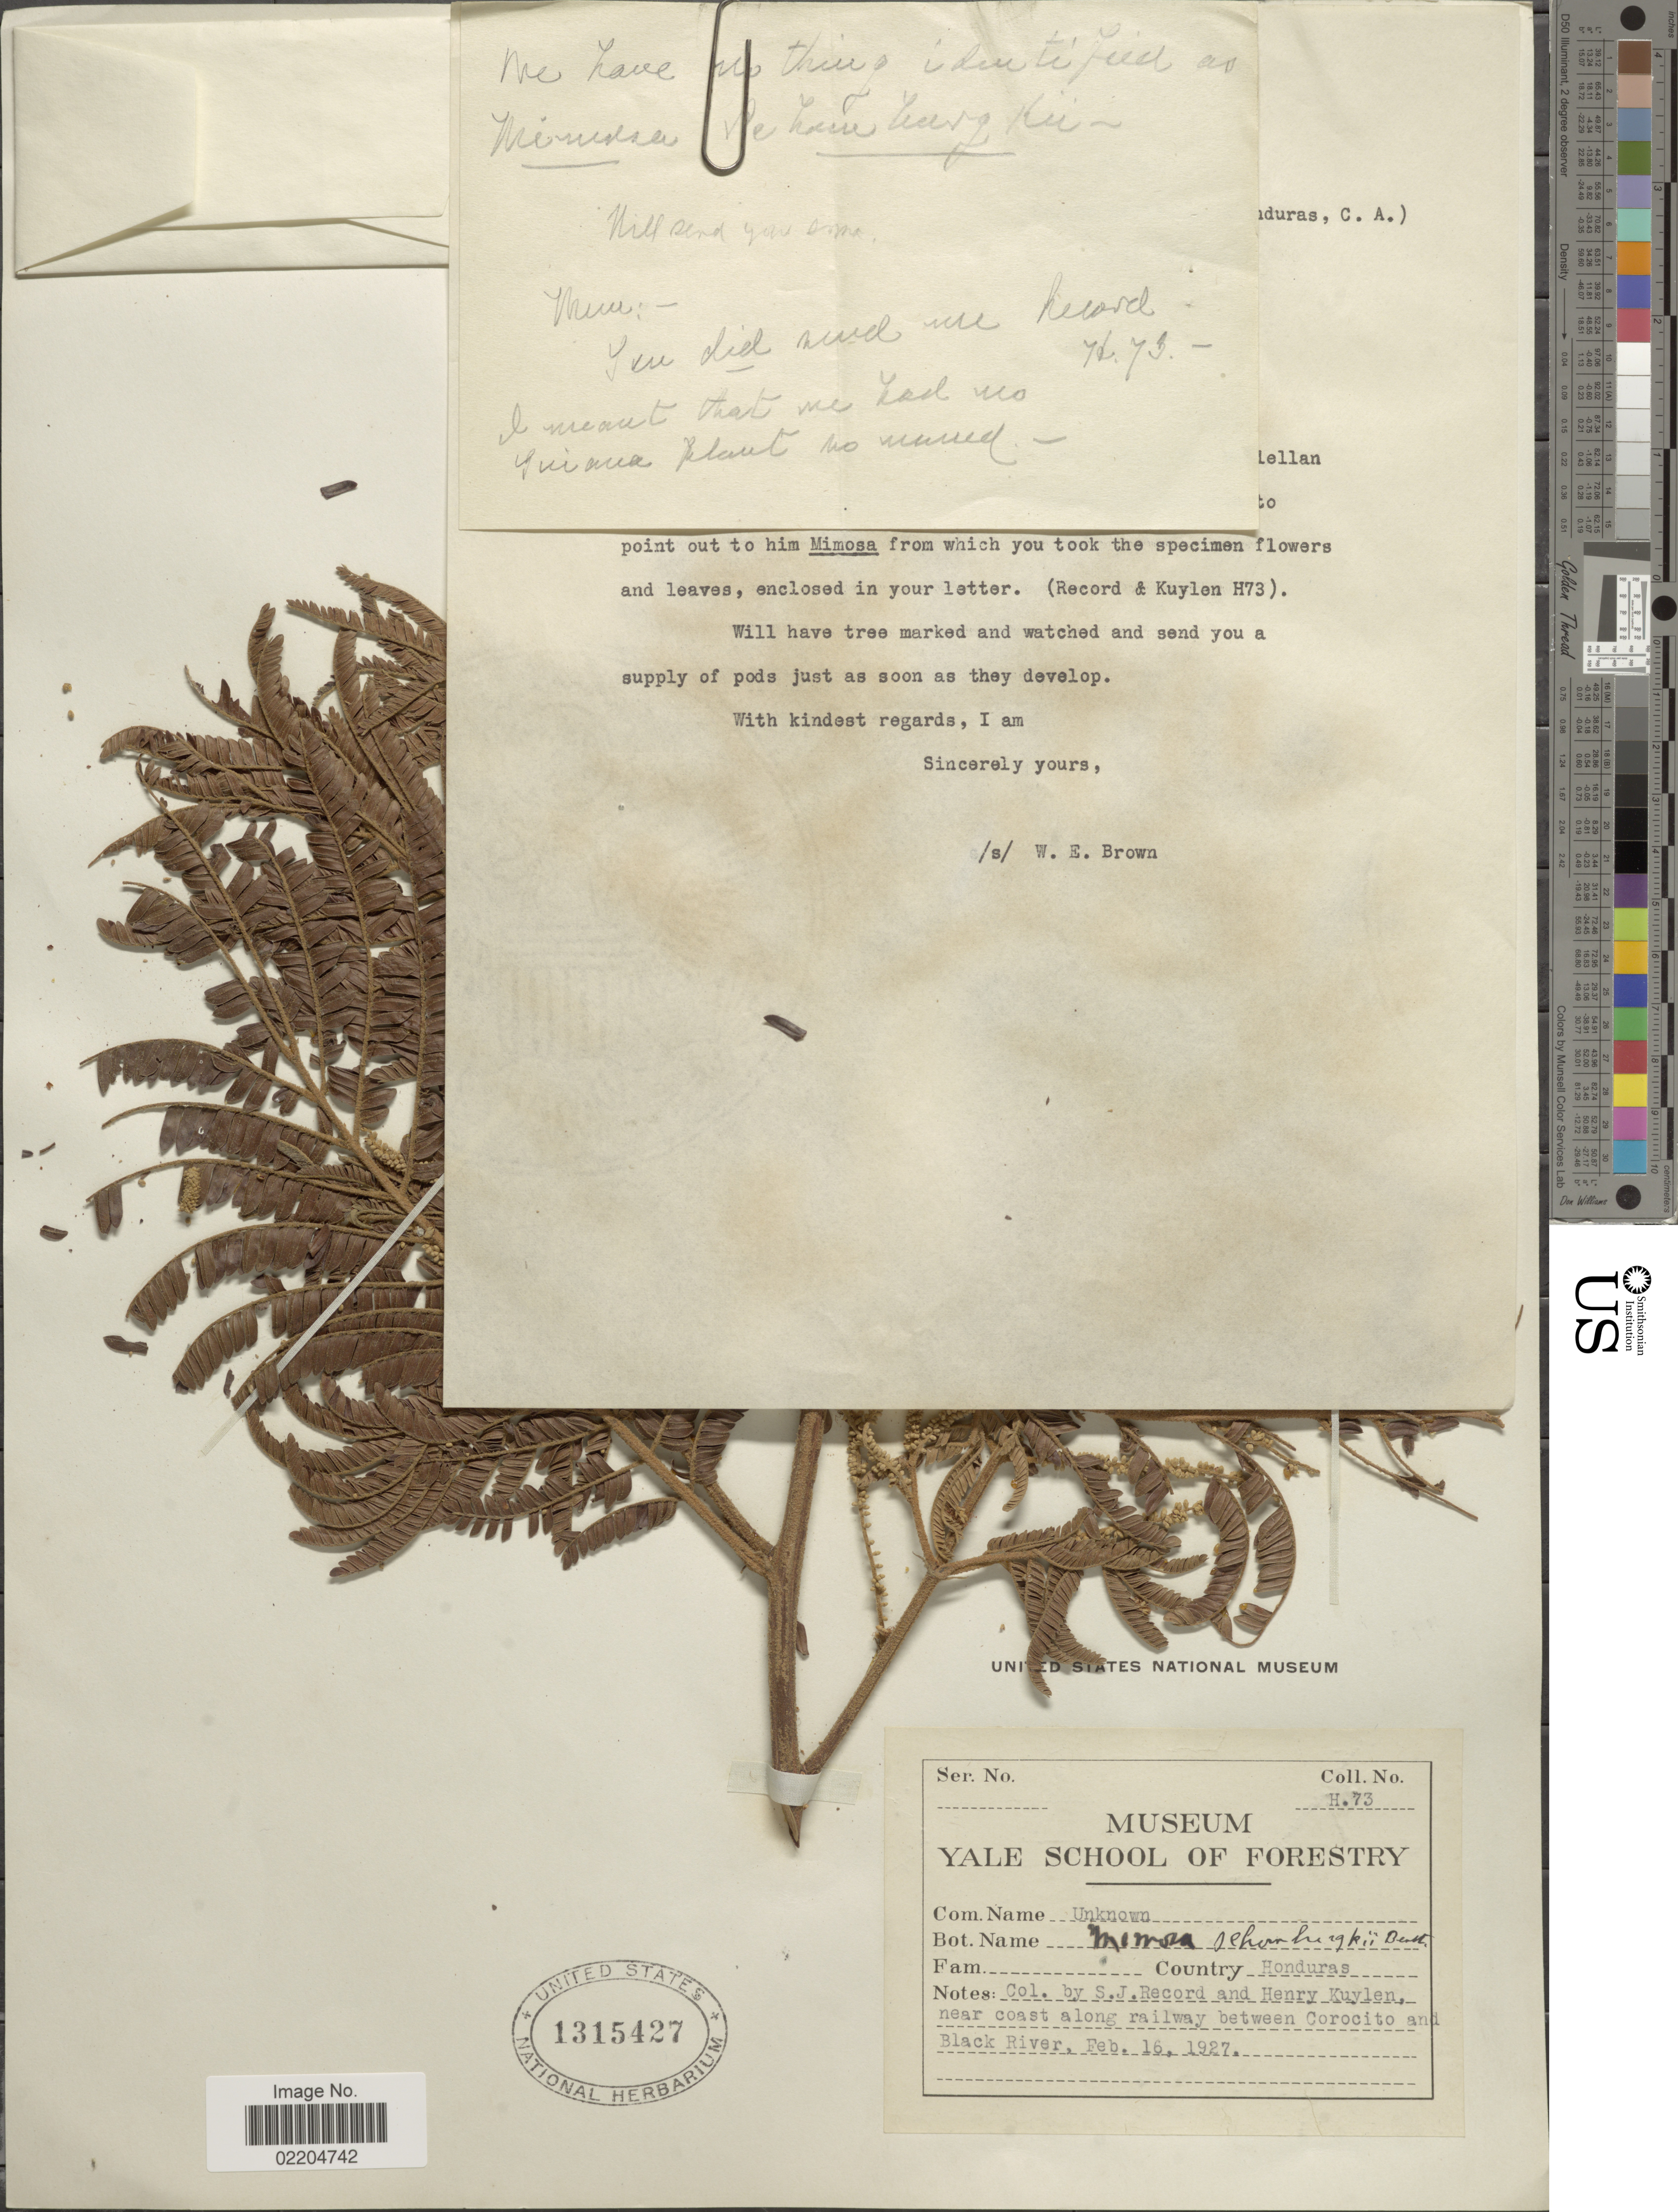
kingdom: Plantae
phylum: Tracheophyta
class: Magnoliopsida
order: Fabales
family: Fabaceae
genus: Mimosa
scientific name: Mimosa schomburgkii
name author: Benth.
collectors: S. J. Record & H. Kuylen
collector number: H73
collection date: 1927-02-16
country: Honduras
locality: Country Honduras, Near coast along railway between Corocito and Black River.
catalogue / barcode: US 1315427